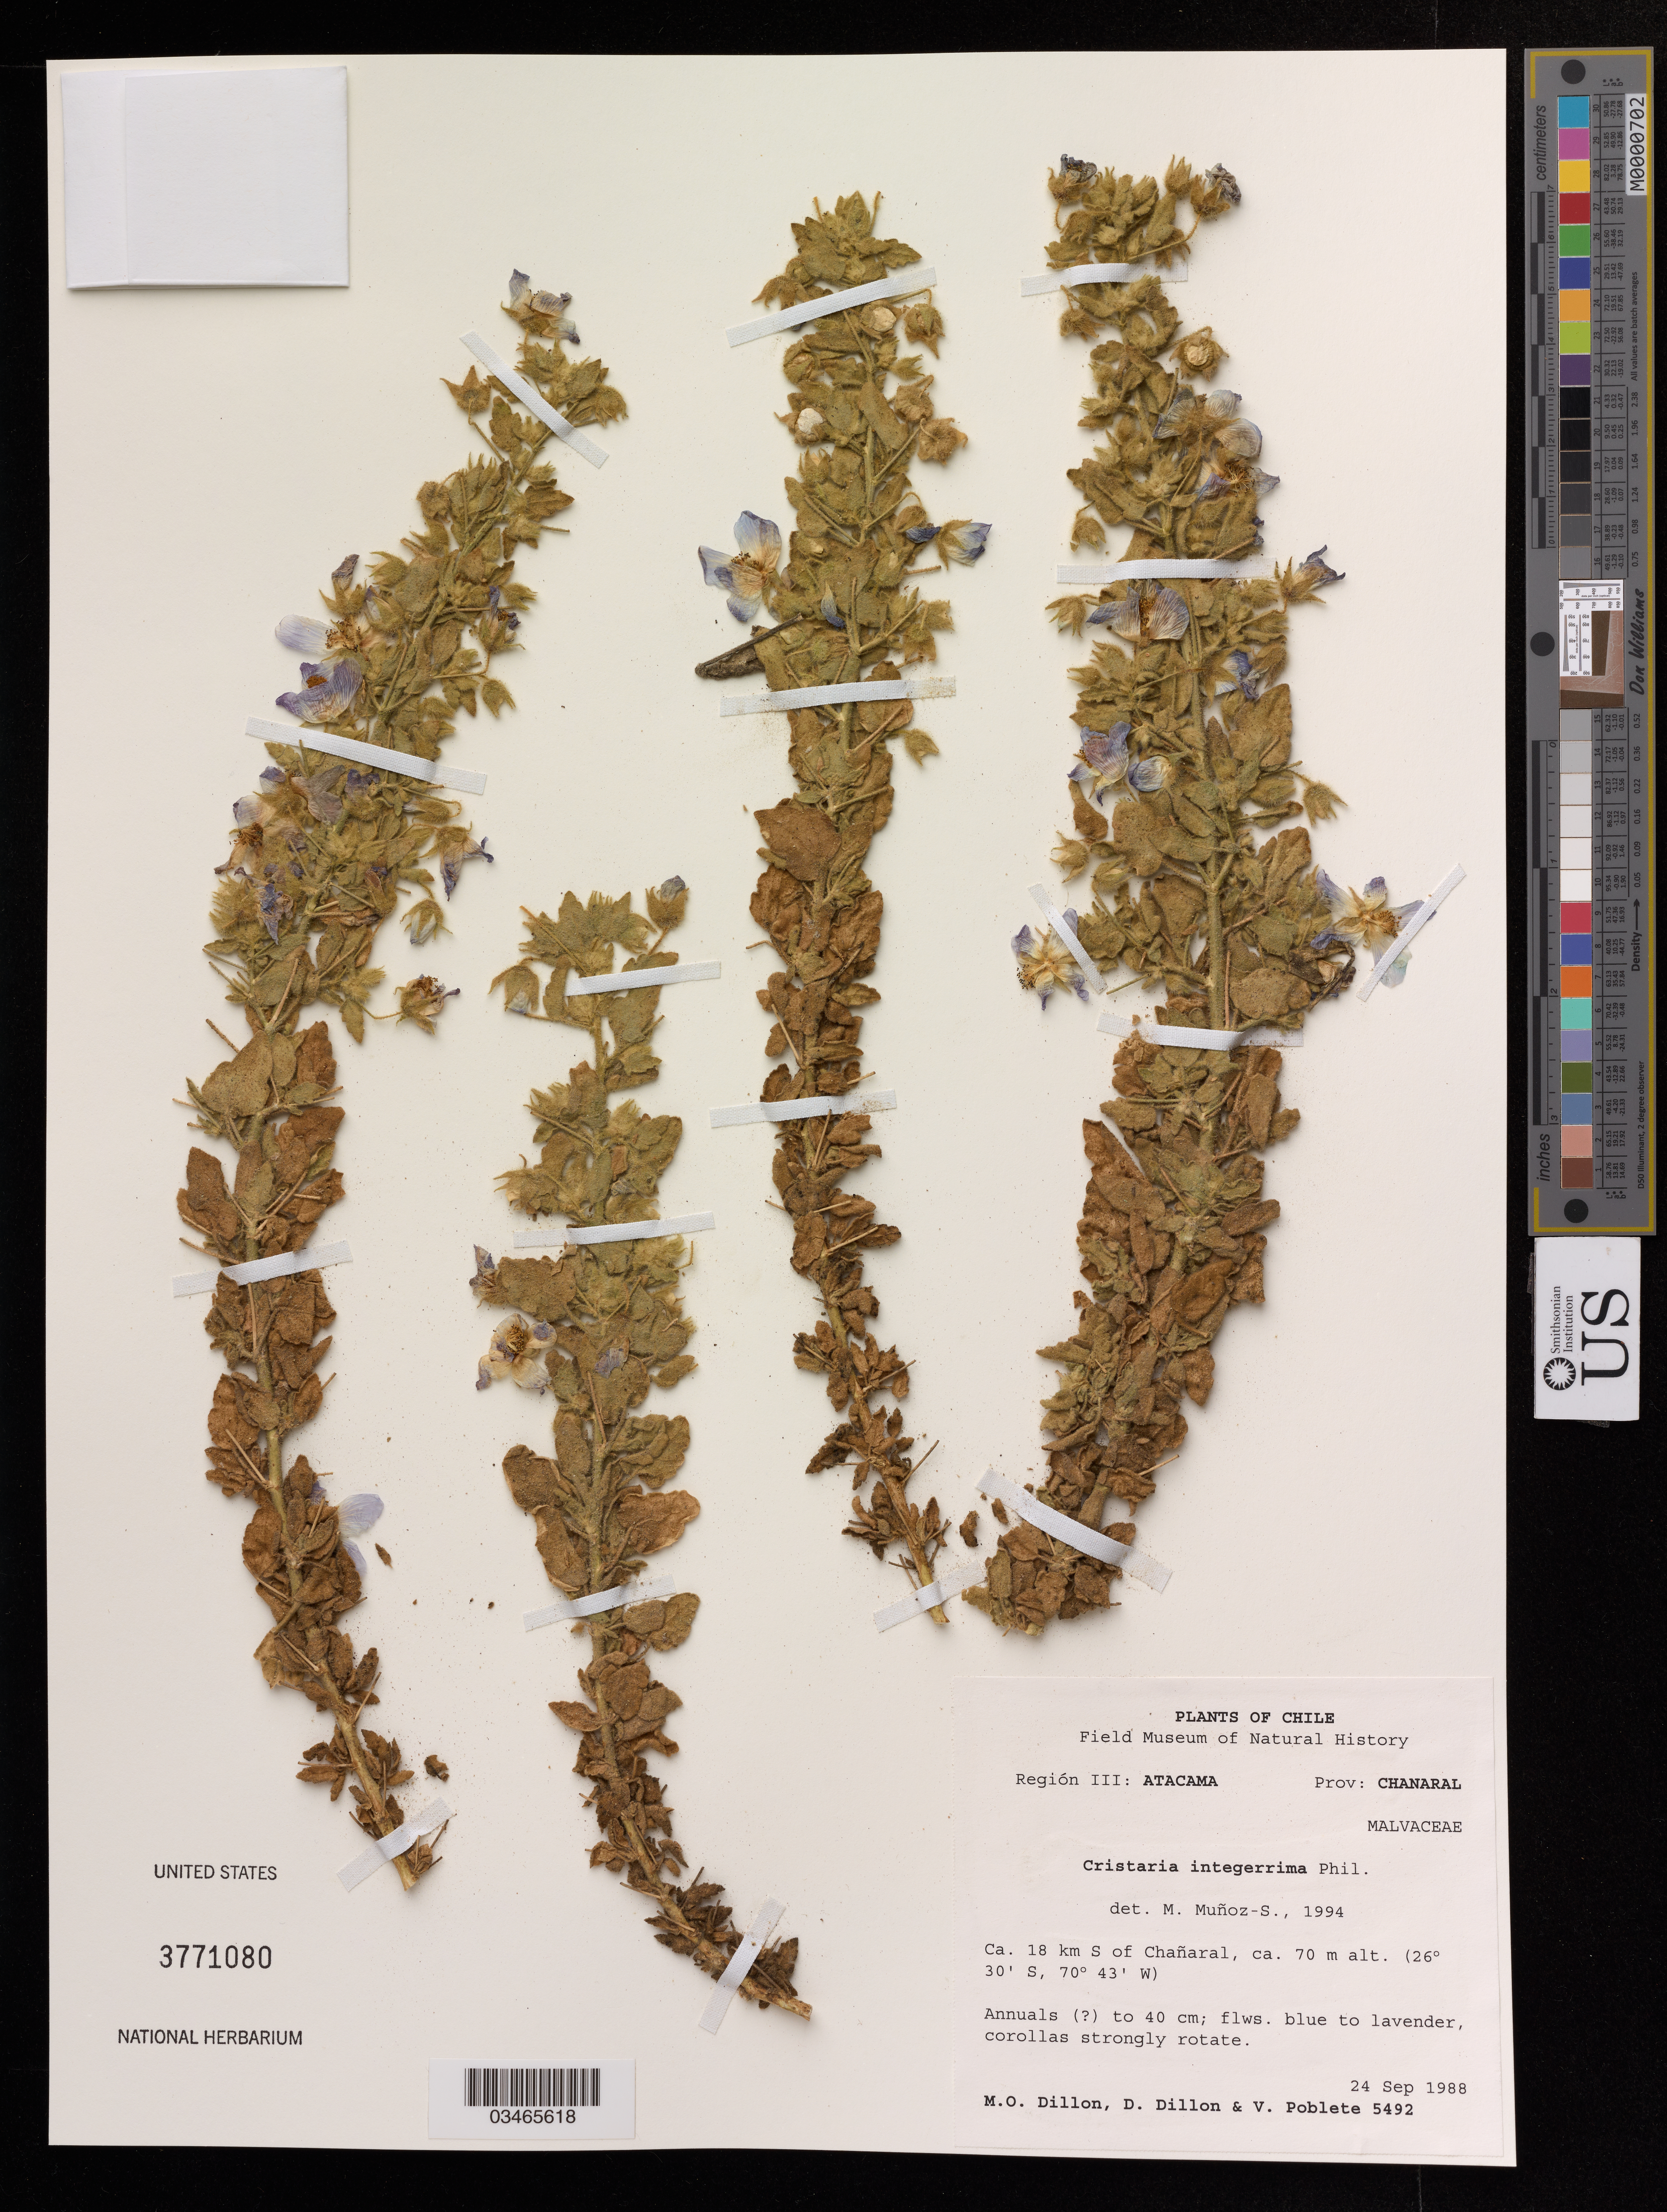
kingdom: Plantae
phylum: Tracheophyta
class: Magnoliopsida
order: Malvales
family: Malvaceae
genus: Cristaria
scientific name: Cristaria integerrima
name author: Phil.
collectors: M. O. Dillon, D. Dillon & V. Poblete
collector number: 5492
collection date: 1988-09-24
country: Chile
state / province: Atacama (III)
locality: Chanaral, Ca. 18 km S of Chanarel.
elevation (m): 70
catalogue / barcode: US 3771080